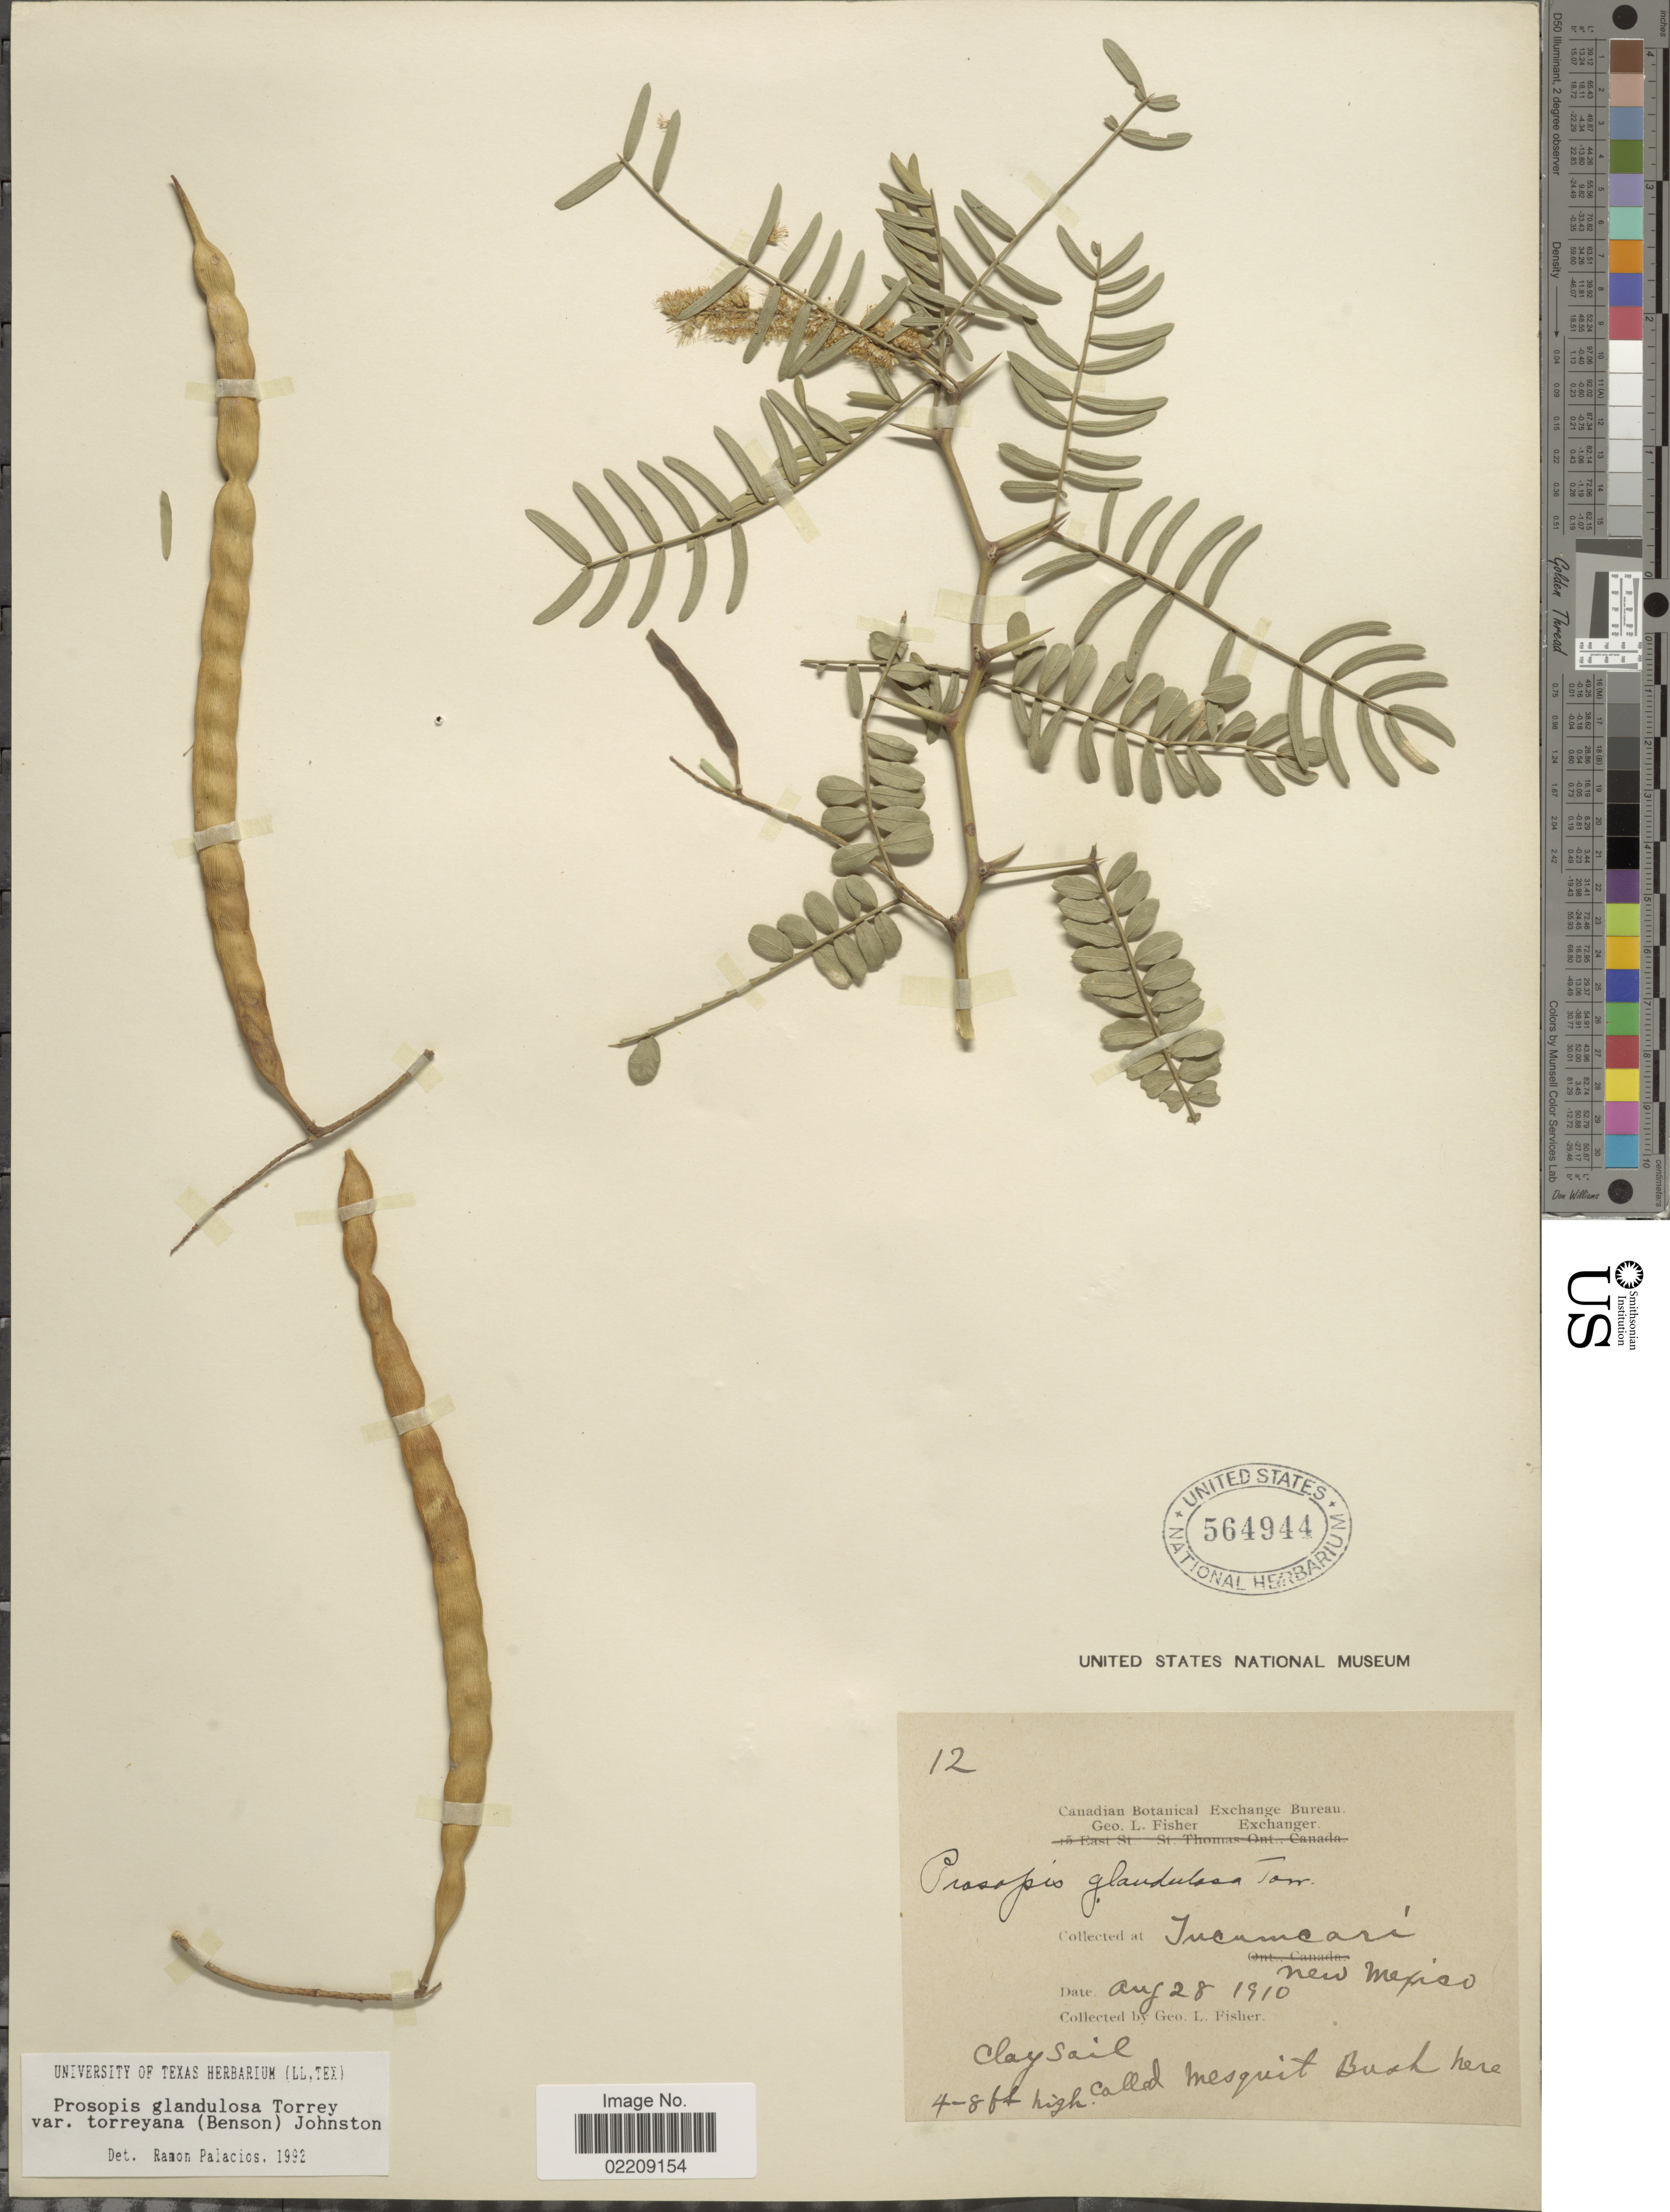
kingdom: Plantae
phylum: Tracheophyta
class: Magnoliopsida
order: Fabales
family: Fabaceae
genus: Neltuma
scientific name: Neltuma odorata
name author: (Torr. & Frém.) C. E. Hughes & G.P. Lewis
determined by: Strong, Mark T., (BOT), Smithsonian Institution - National Museum of Natural History (UNITED STATES)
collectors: G. L. Fisher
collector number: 12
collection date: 1910-08-28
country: United States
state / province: New Mexico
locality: Tucumcari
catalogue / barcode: US 564944